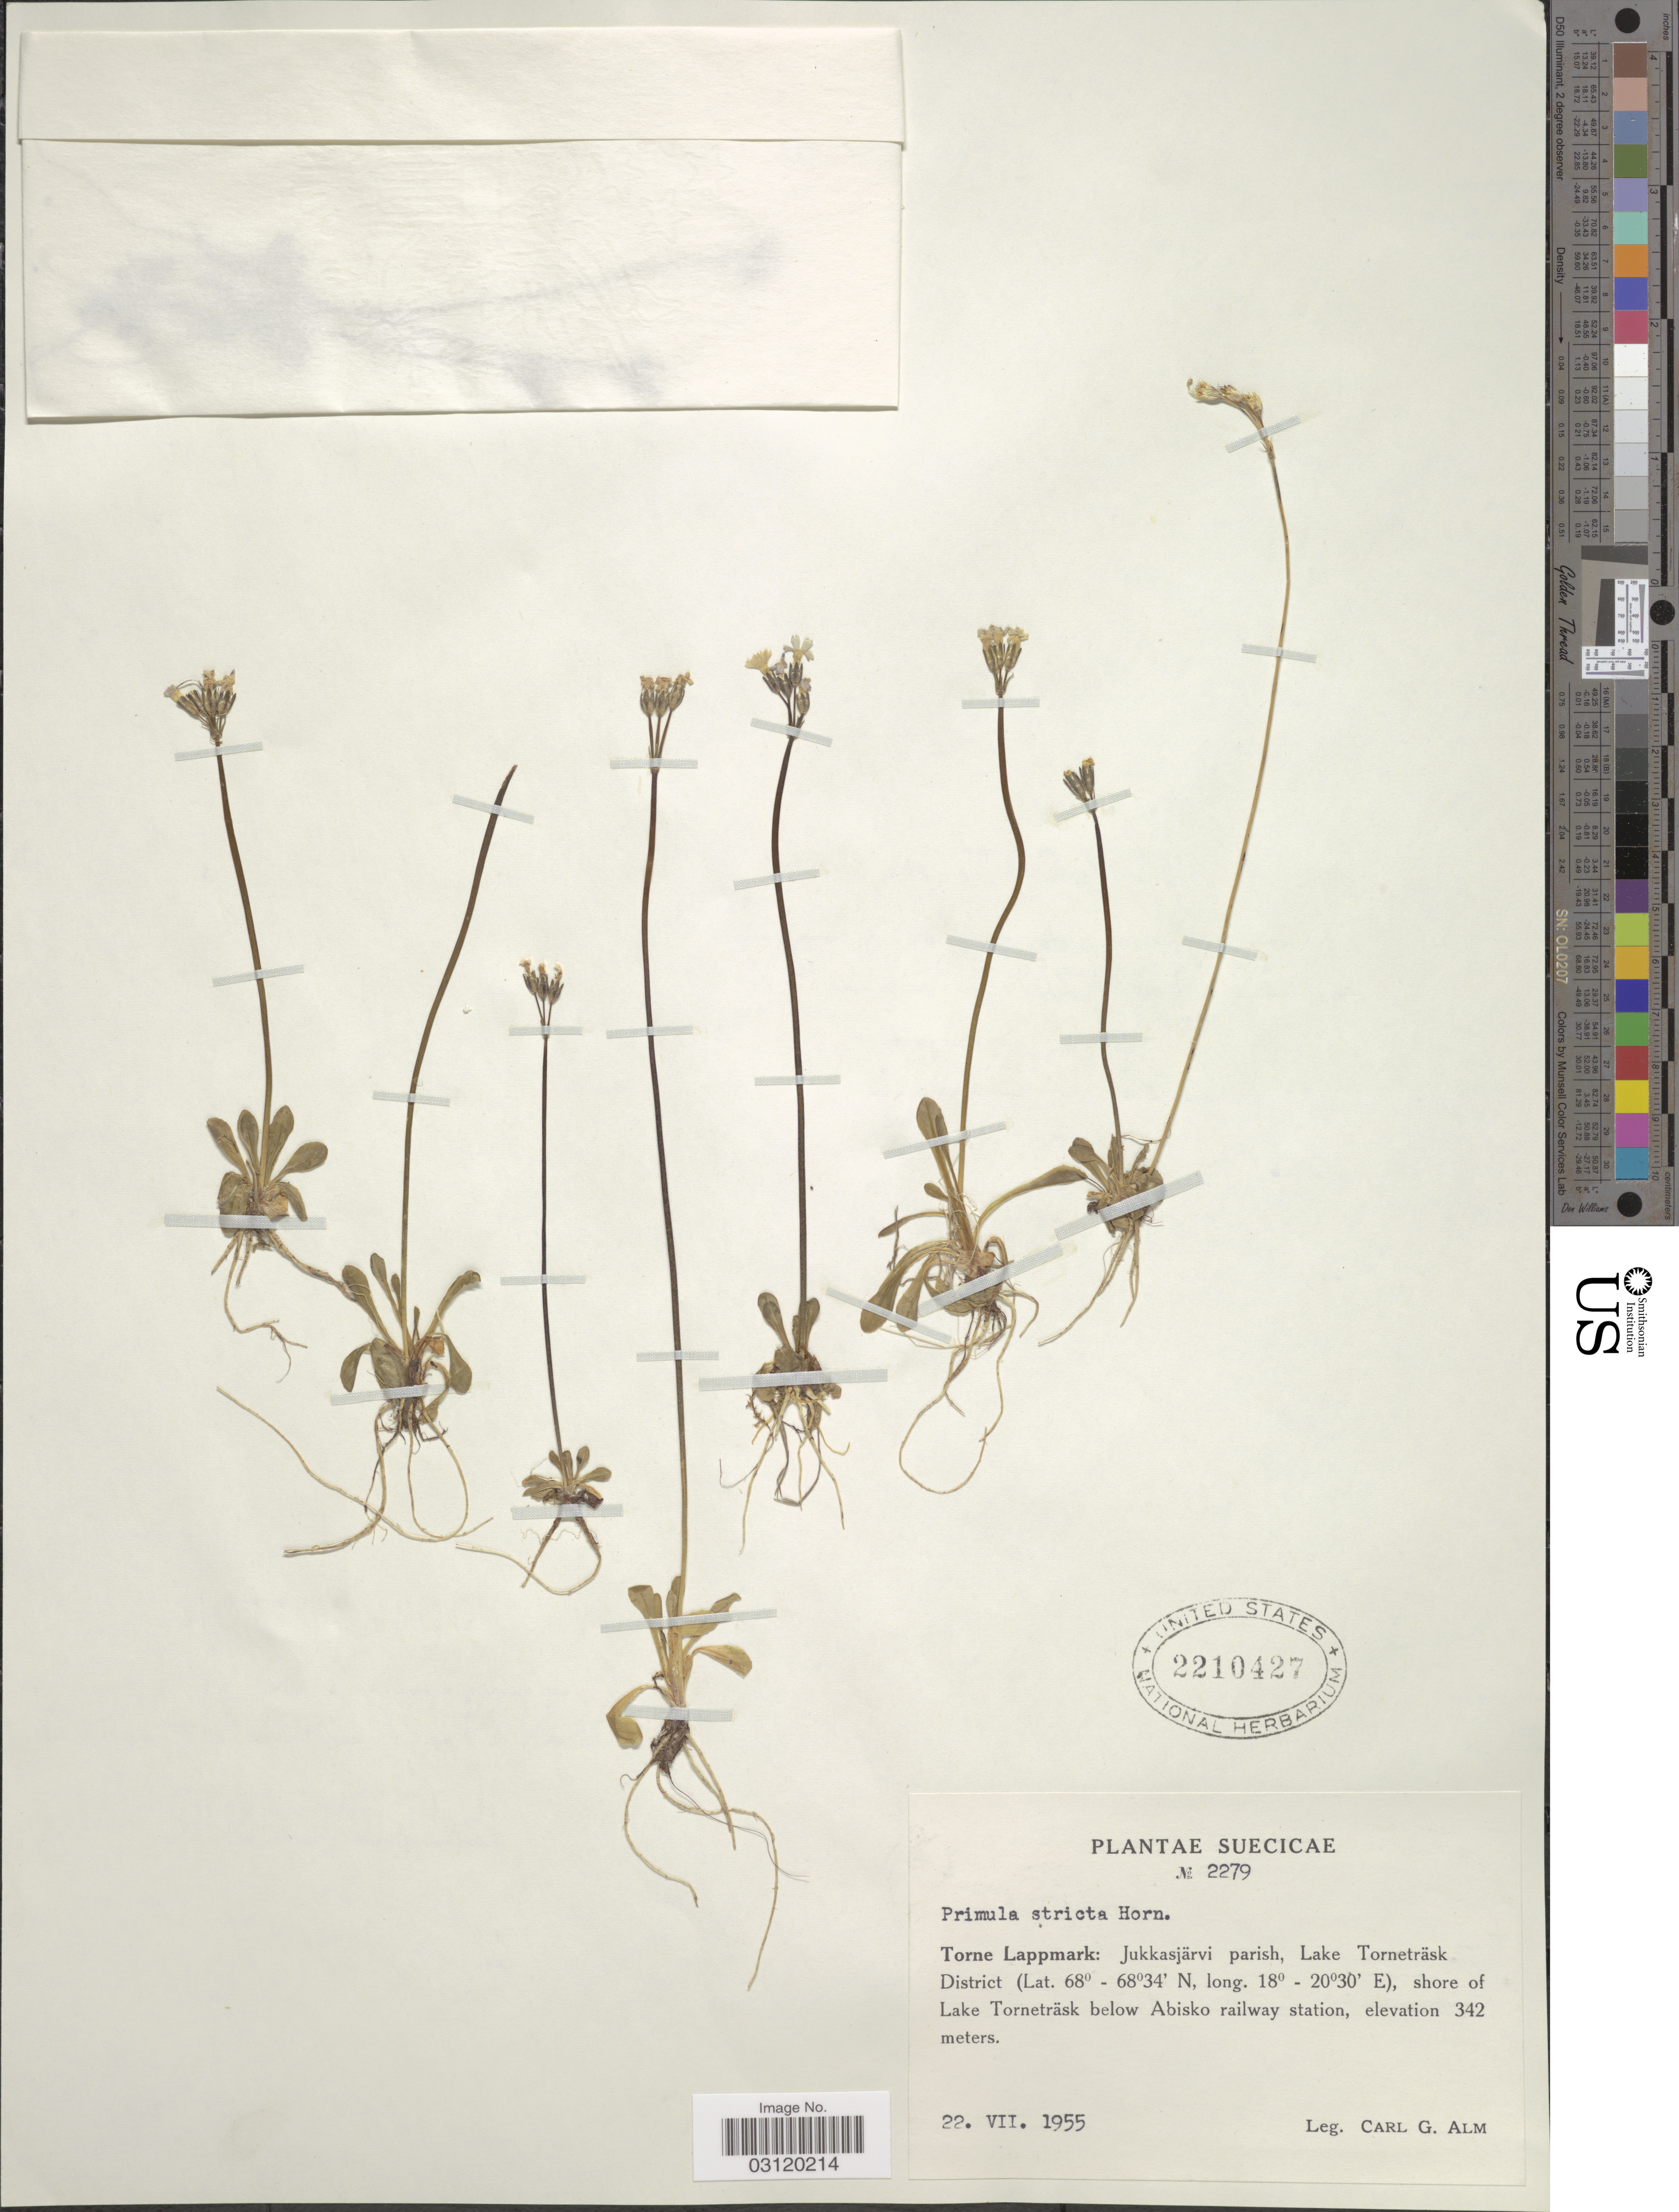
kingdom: Plantae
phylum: Tracheophyta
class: Magnoliopsida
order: Ericales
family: Primulaceae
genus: Primula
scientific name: Primula stricta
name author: Hornem.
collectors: C. G. Alm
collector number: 2279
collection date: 1955-07-22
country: Sweden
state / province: Norrbotten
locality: Suecicae, Torne Lappmark: Jukkasjärvi parish, Lake Torneträsk District, shore of Lake Torneträsk below Abisko railway station.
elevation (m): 342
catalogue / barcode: US 2210427